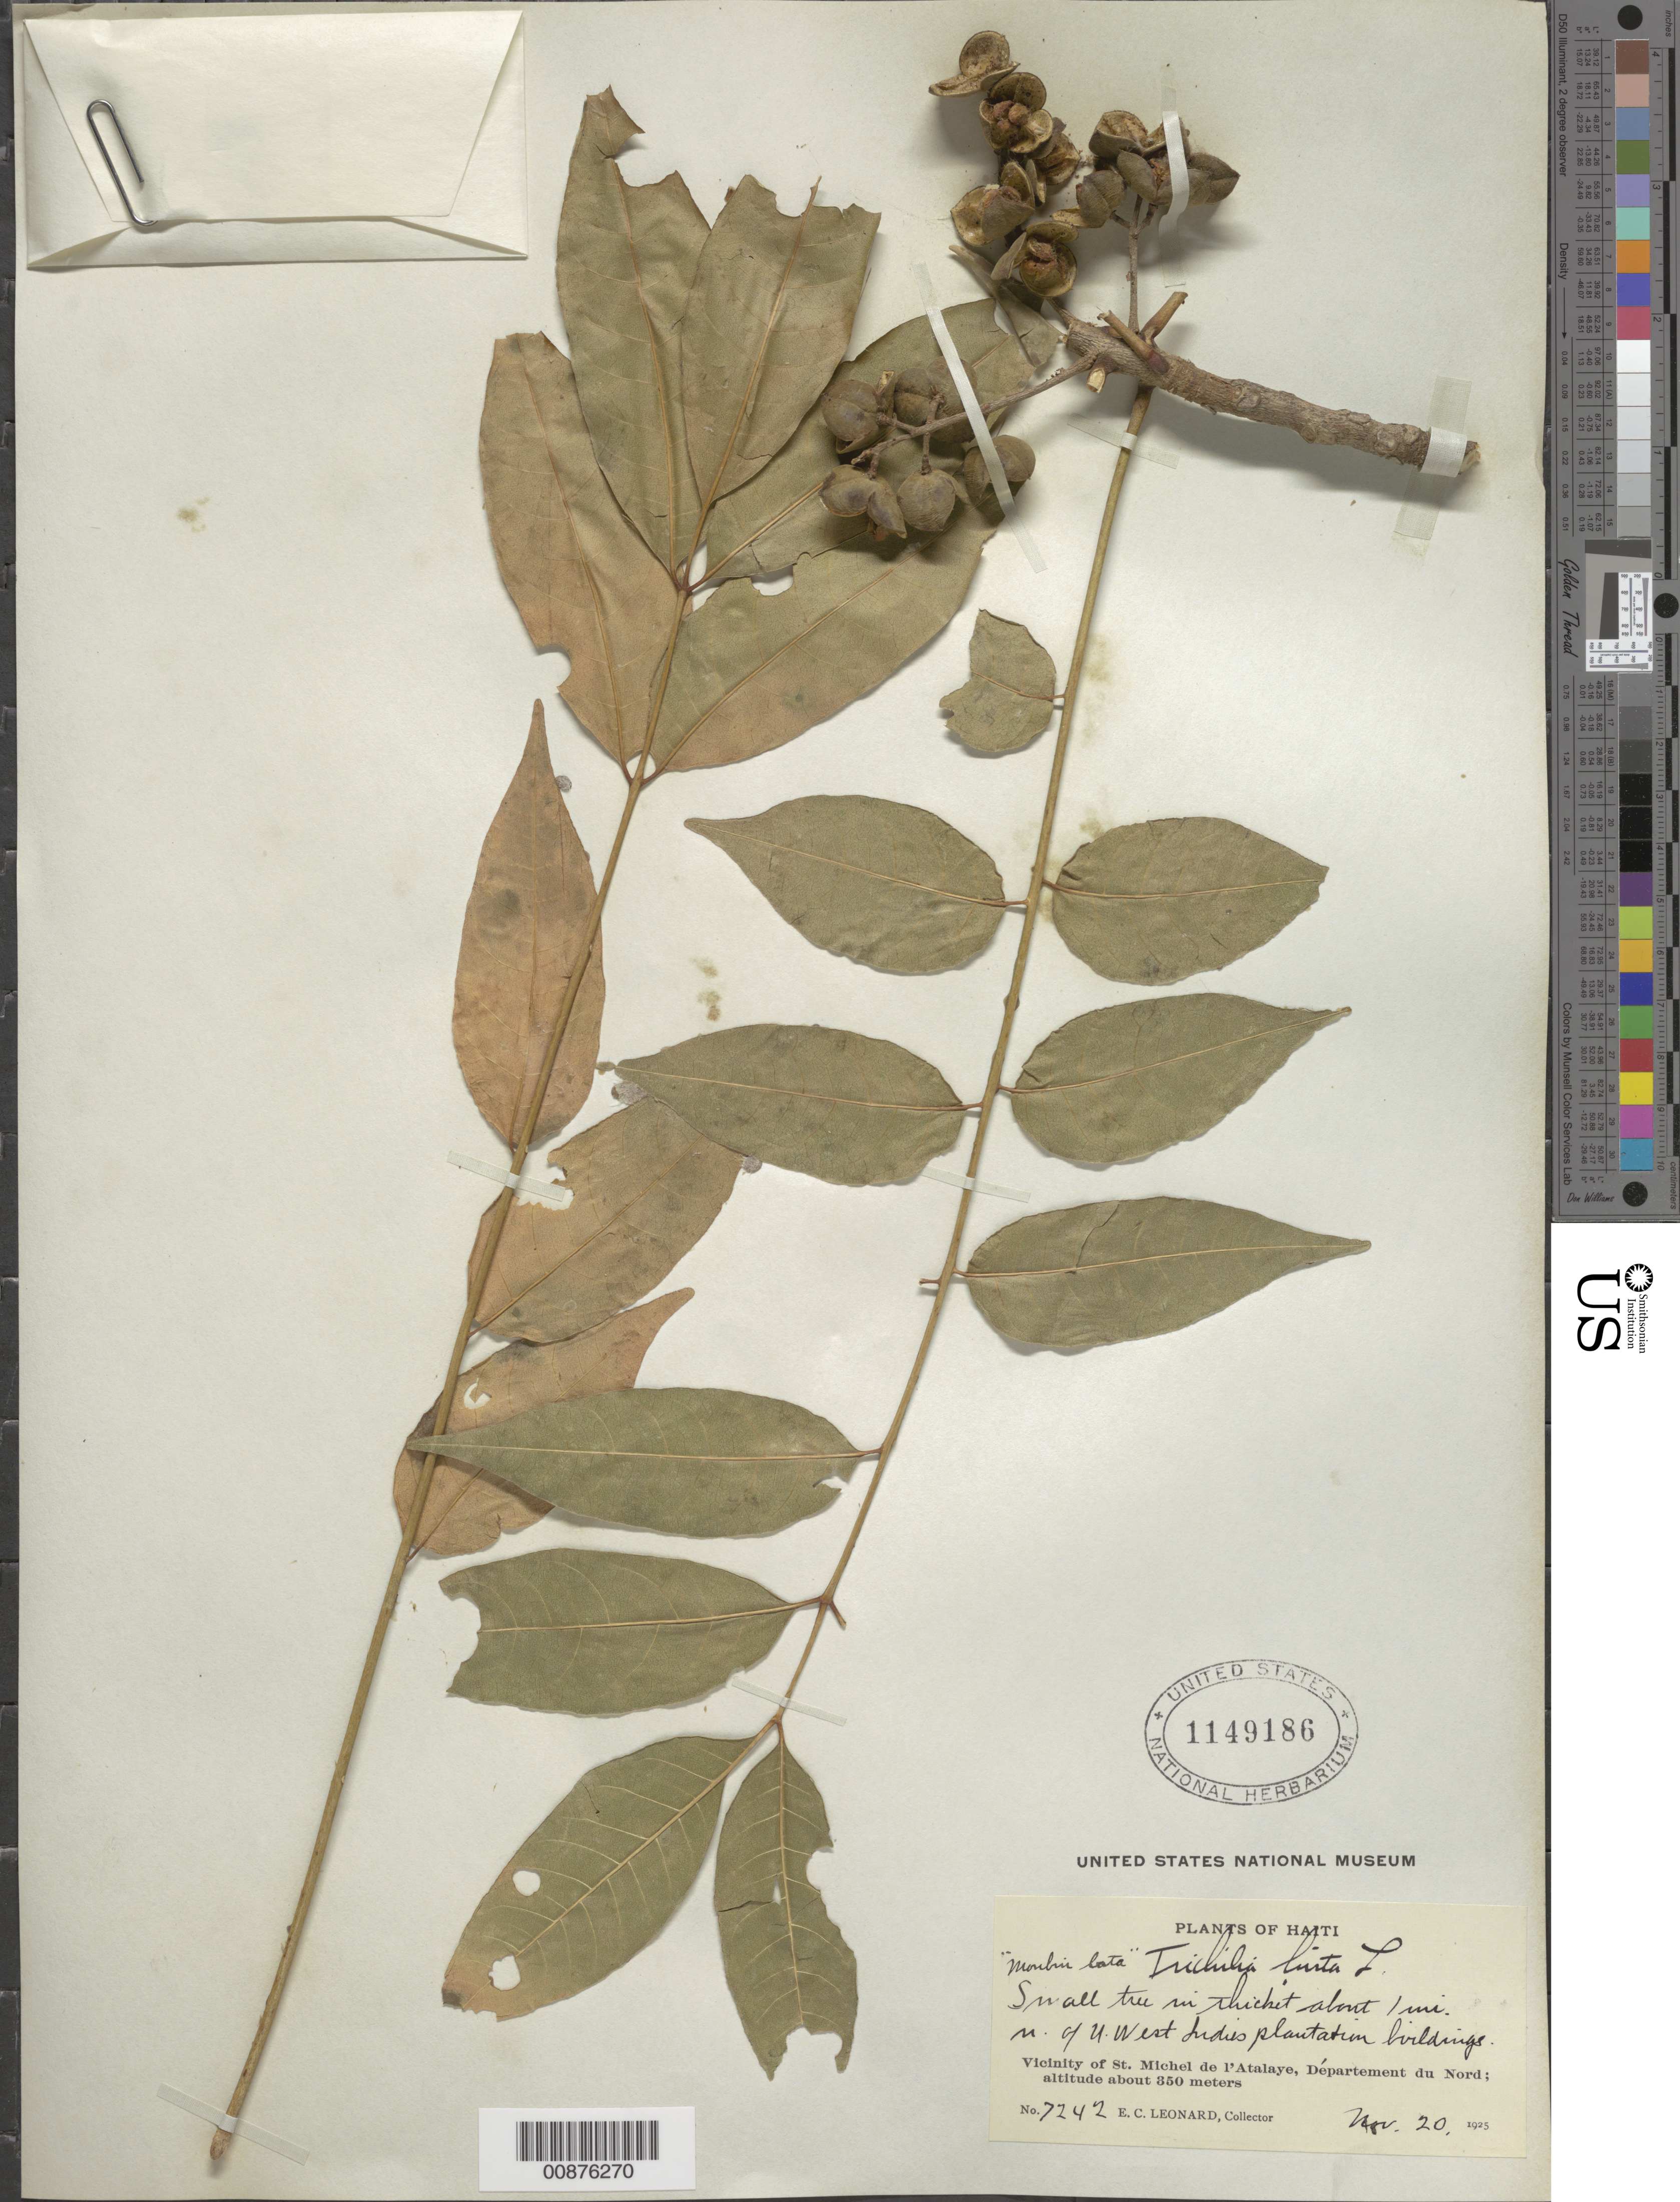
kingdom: Plantae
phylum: Tracheophyta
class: Magnoliopsida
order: Sapindales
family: Meliaceae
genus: Trichilia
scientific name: Trichilia hirta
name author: L.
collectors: E. C. Leonard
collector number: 7242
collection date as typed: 20 Nov 1925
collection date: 1925-11-20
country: Haiti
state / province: Artibonite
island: Hispaniola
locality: Vicinity of St. Michel de l'Atalaye, about 1 mile N of U West Indies Plantation buildings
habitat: In thicket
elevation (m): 350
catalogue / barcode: US 1149186